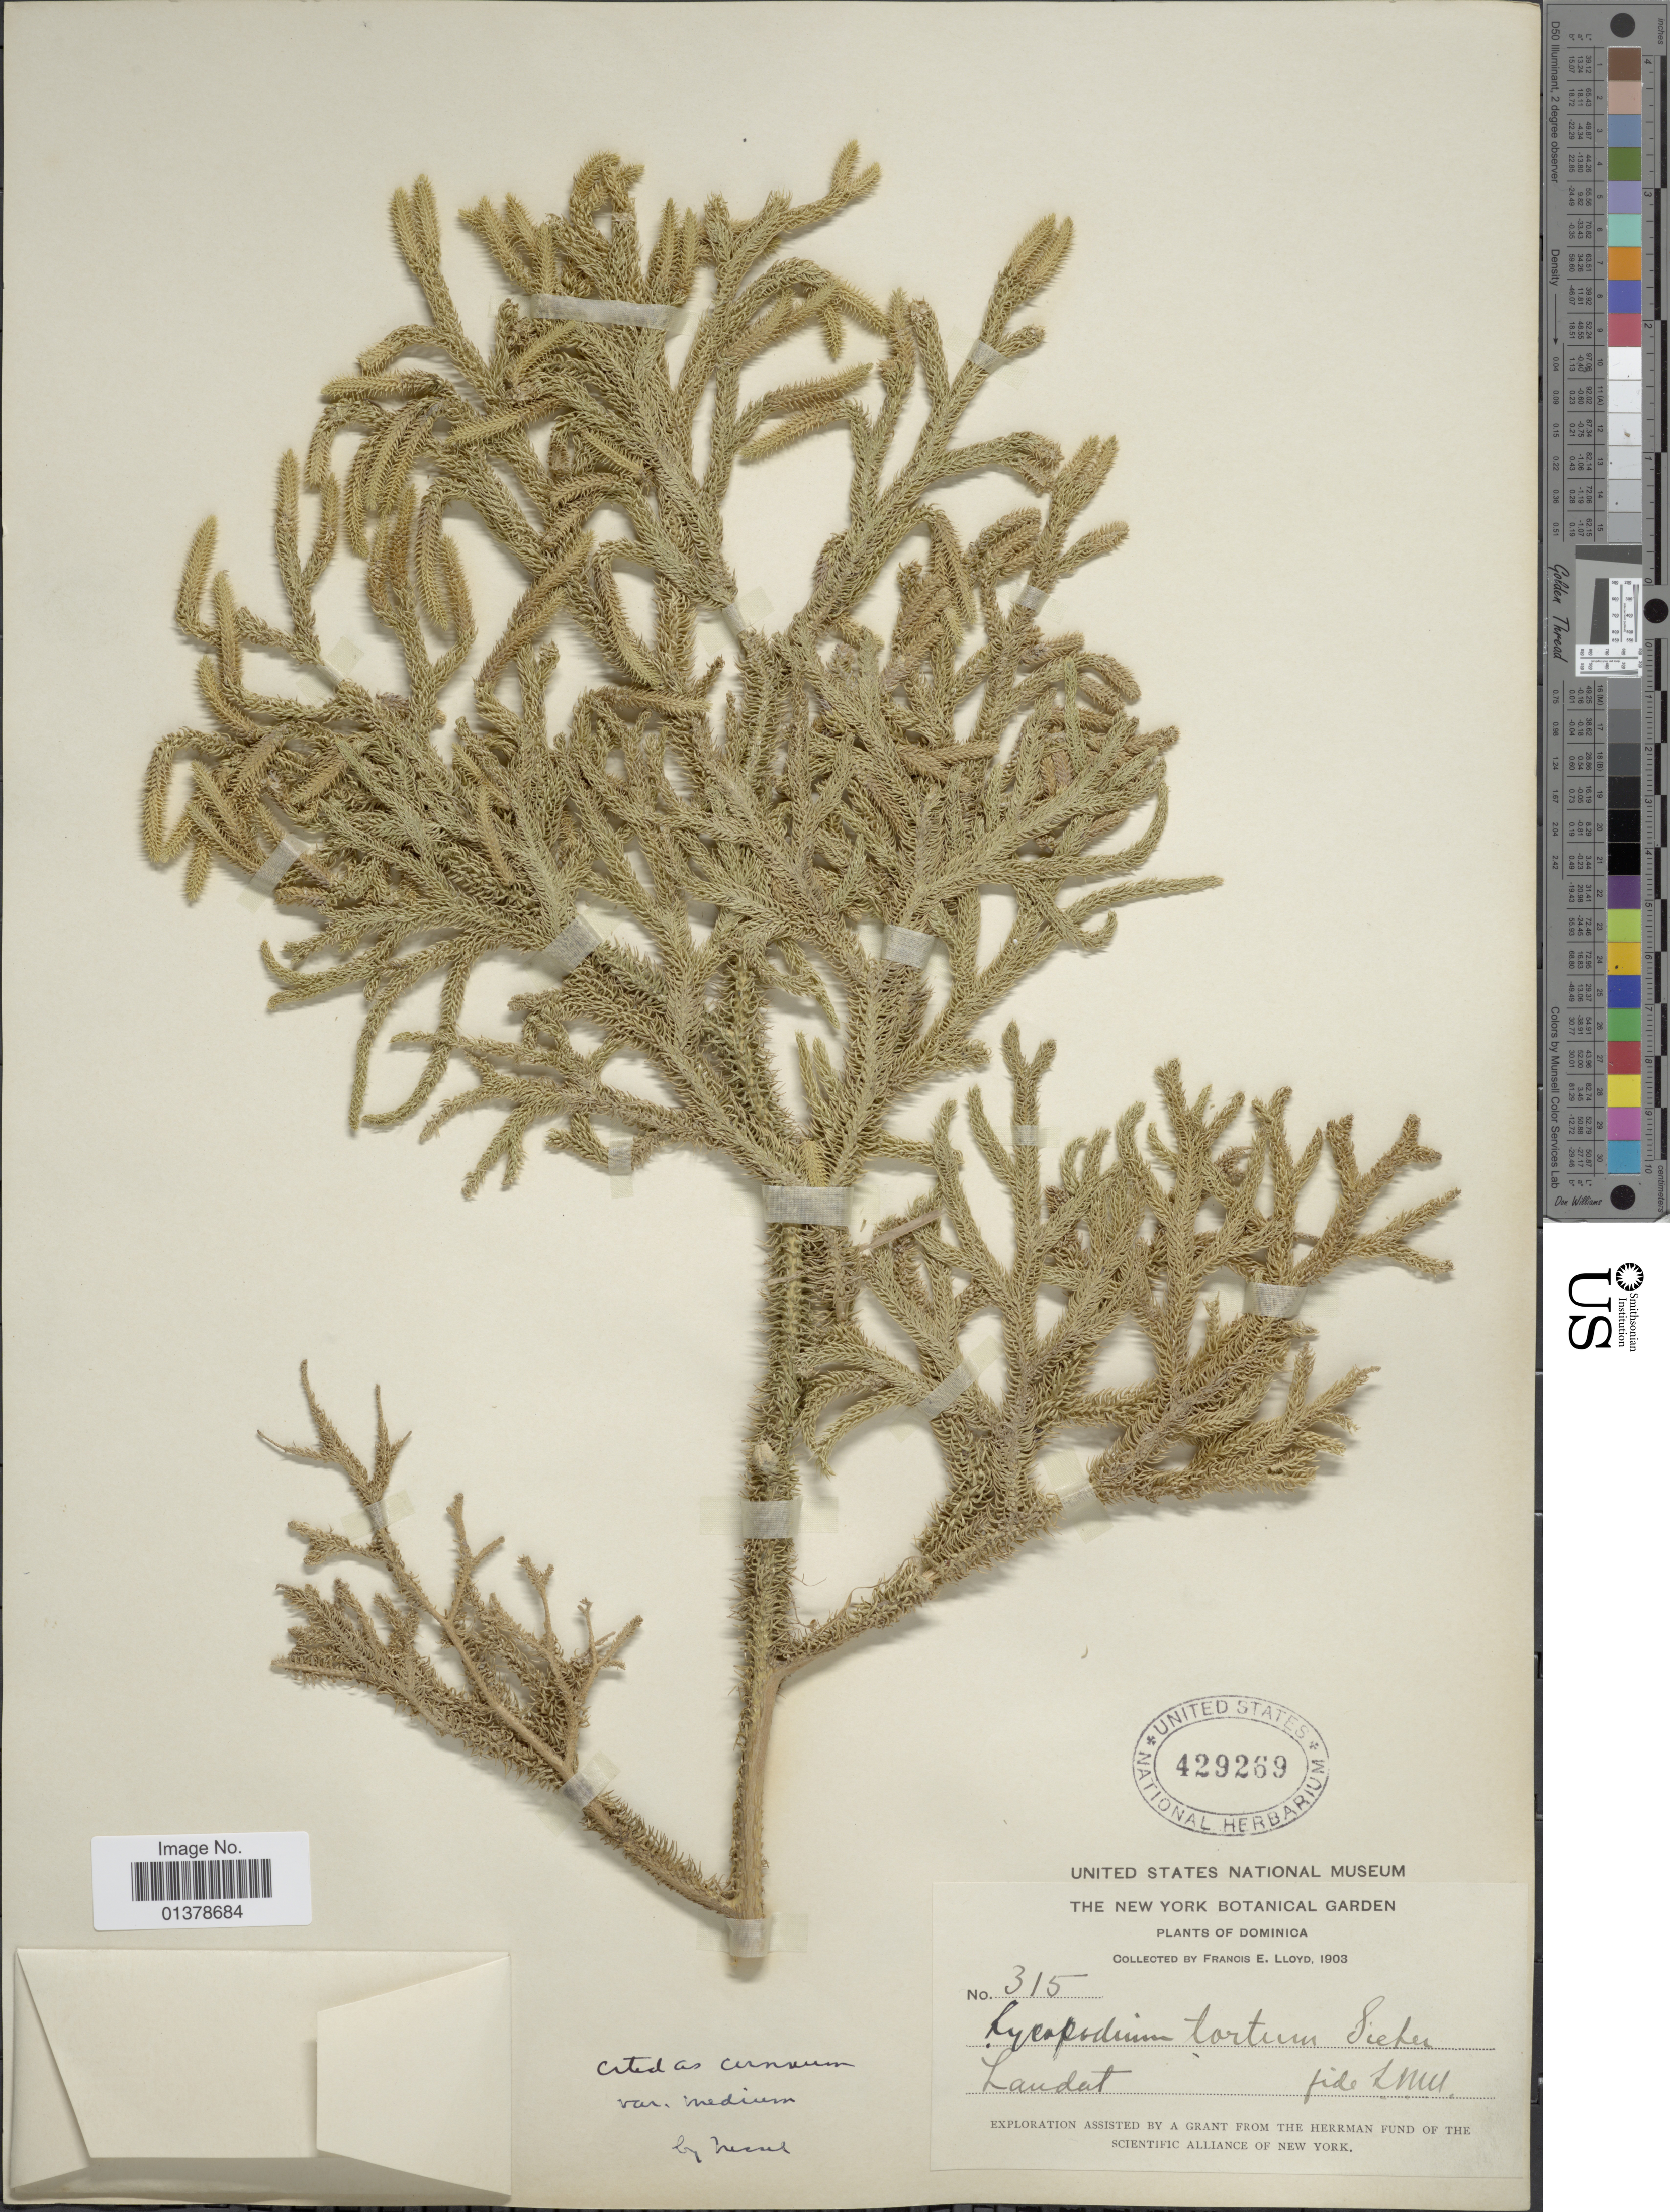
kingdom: Plantae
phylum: Tracheophyta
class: Lycopodiopsida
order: Lycopodiales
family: Lycopodiaceae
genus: Palhinhaea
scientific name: Palhinhaea torta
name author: (Sieber ex Underw. & F.E. Lloyd) Christenh.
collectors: Lloyd, C. E.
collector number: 315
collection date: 1903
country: Dominica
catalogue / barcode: US 429269